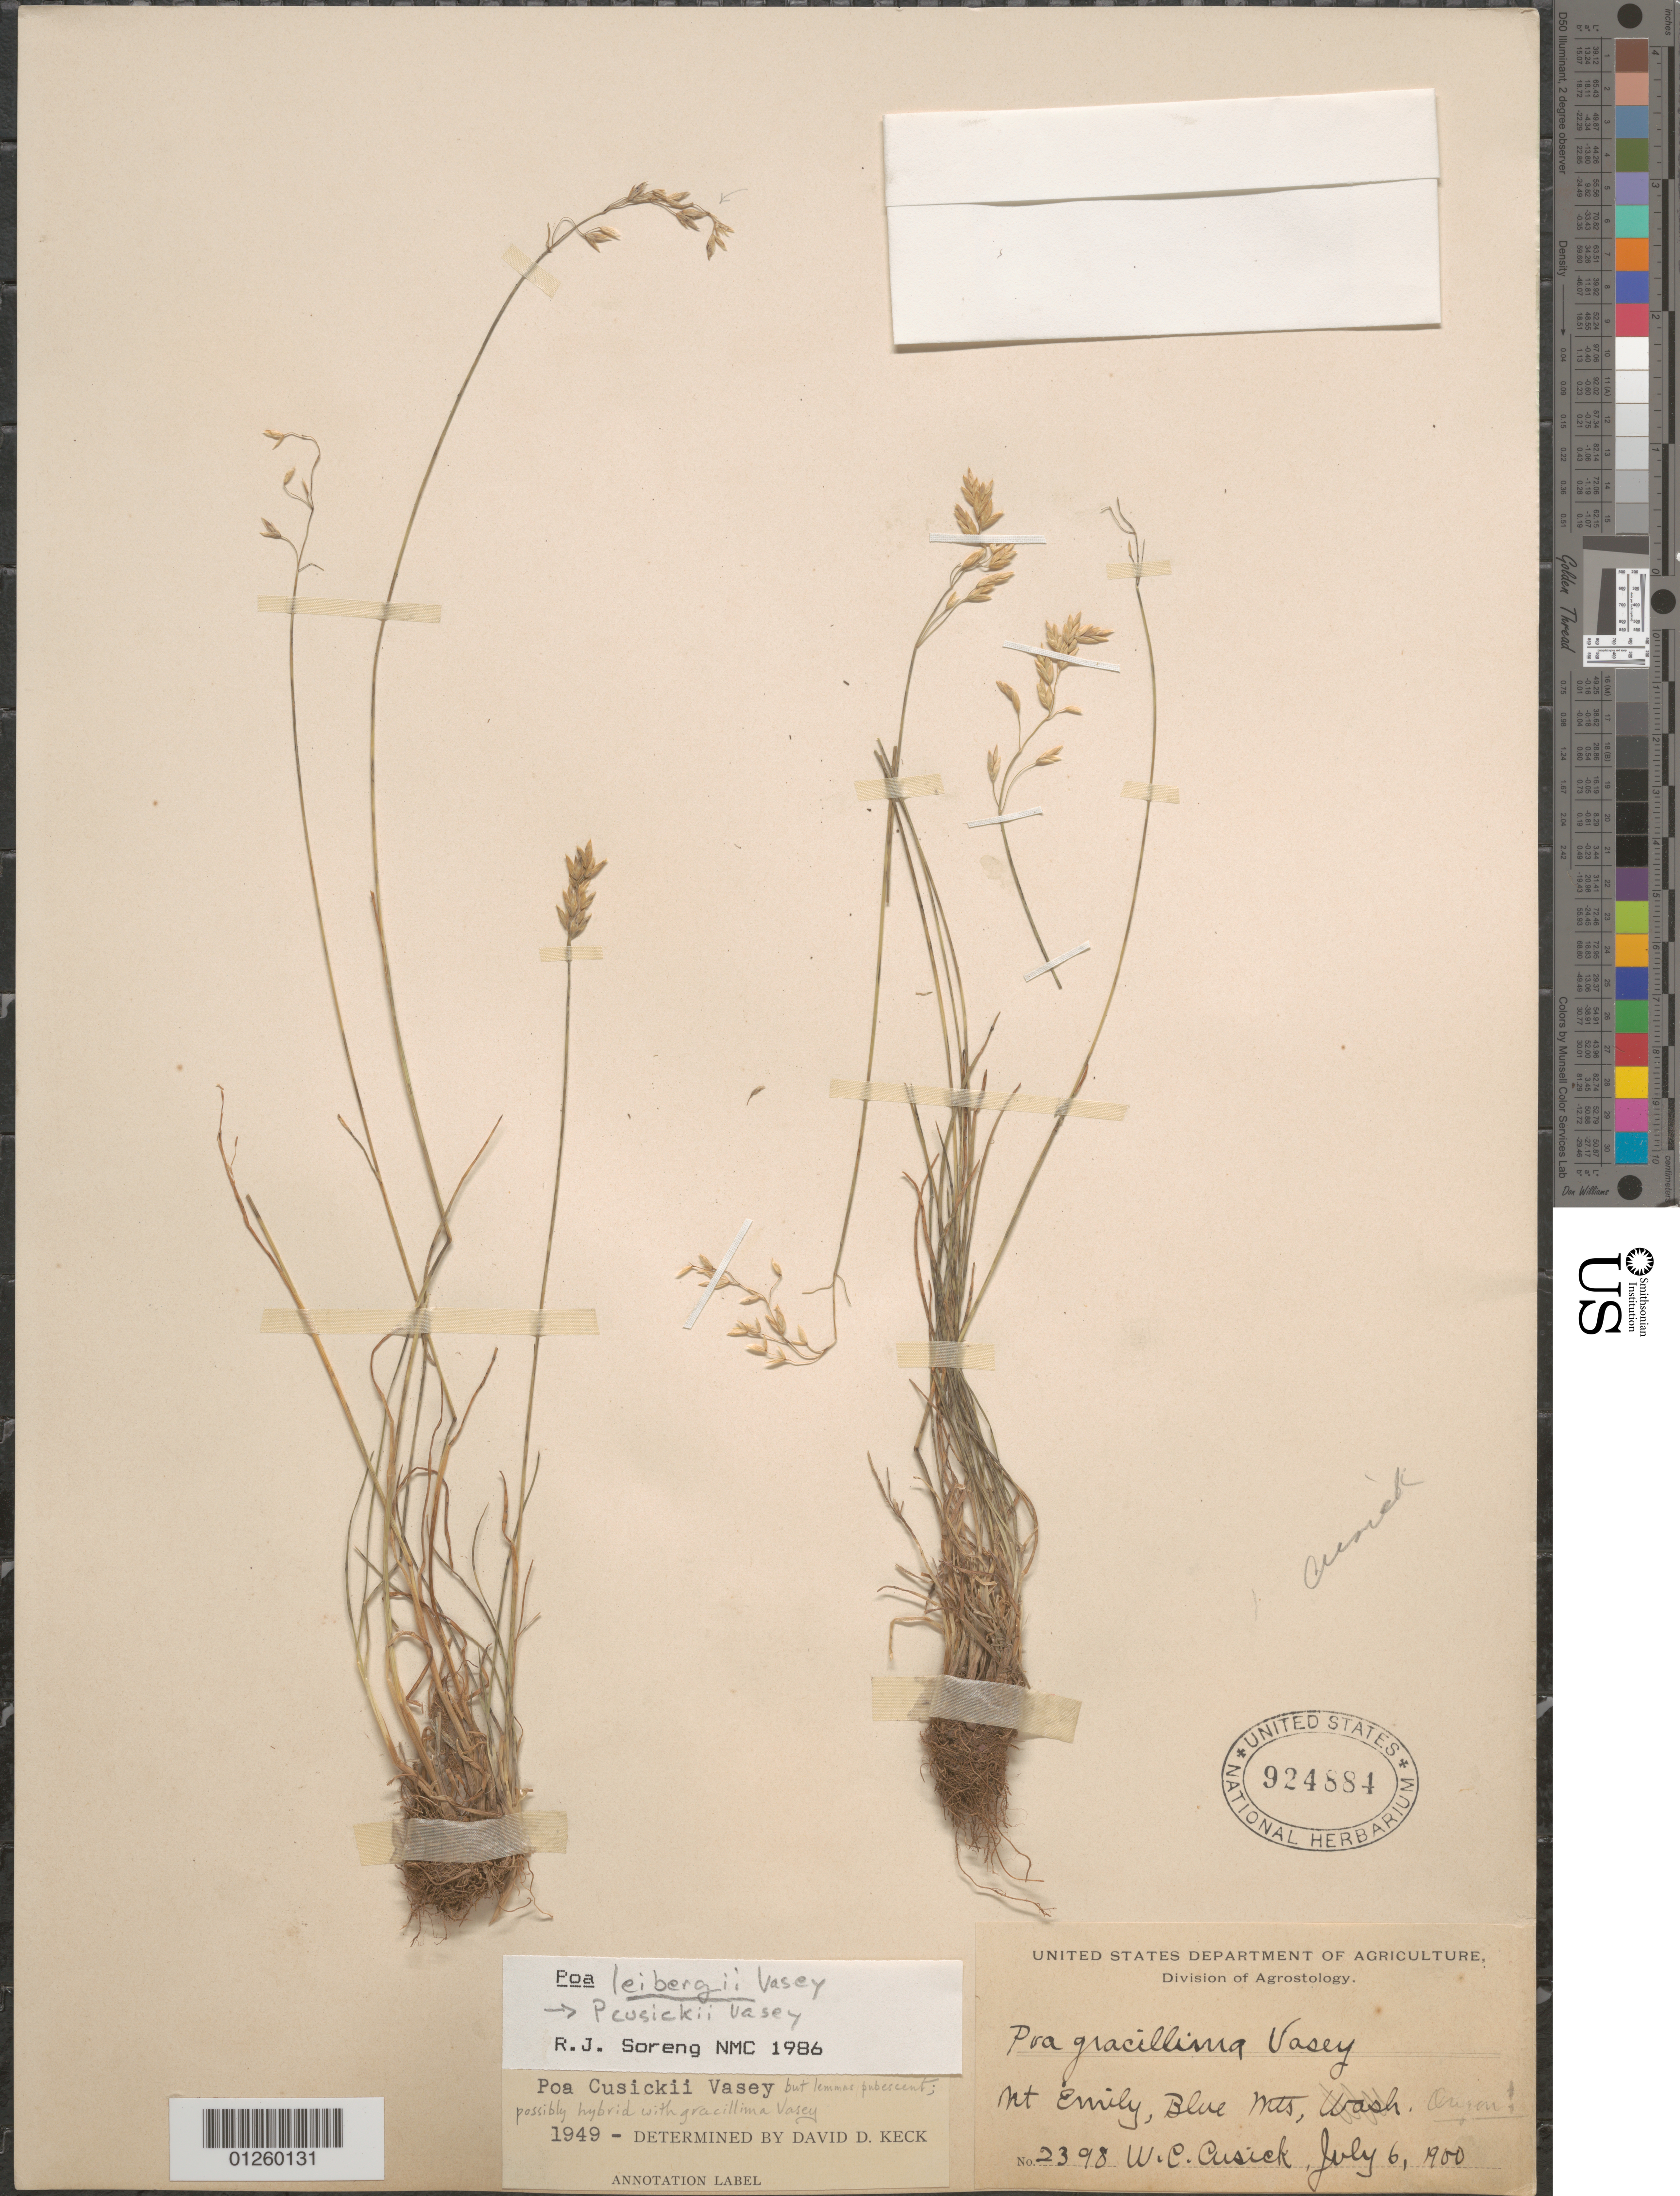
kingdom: Plantae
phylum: Tracheophyta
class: Liliopsida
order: Poales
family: Poaceae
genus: Poa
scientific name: Poa leibergii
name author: Scribn.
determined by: Soreng, Robert J., Research Associate (BOT), Smithsonian Institution - National Museum of Natural History (UNITED STATES)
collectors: W. C. Cusick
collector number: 2398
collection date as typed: July 6, 1900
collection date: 1900-07-06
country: United States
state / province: Oregon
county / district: Union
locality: Mt Emily, Blue Mts.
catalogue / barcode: US 924884